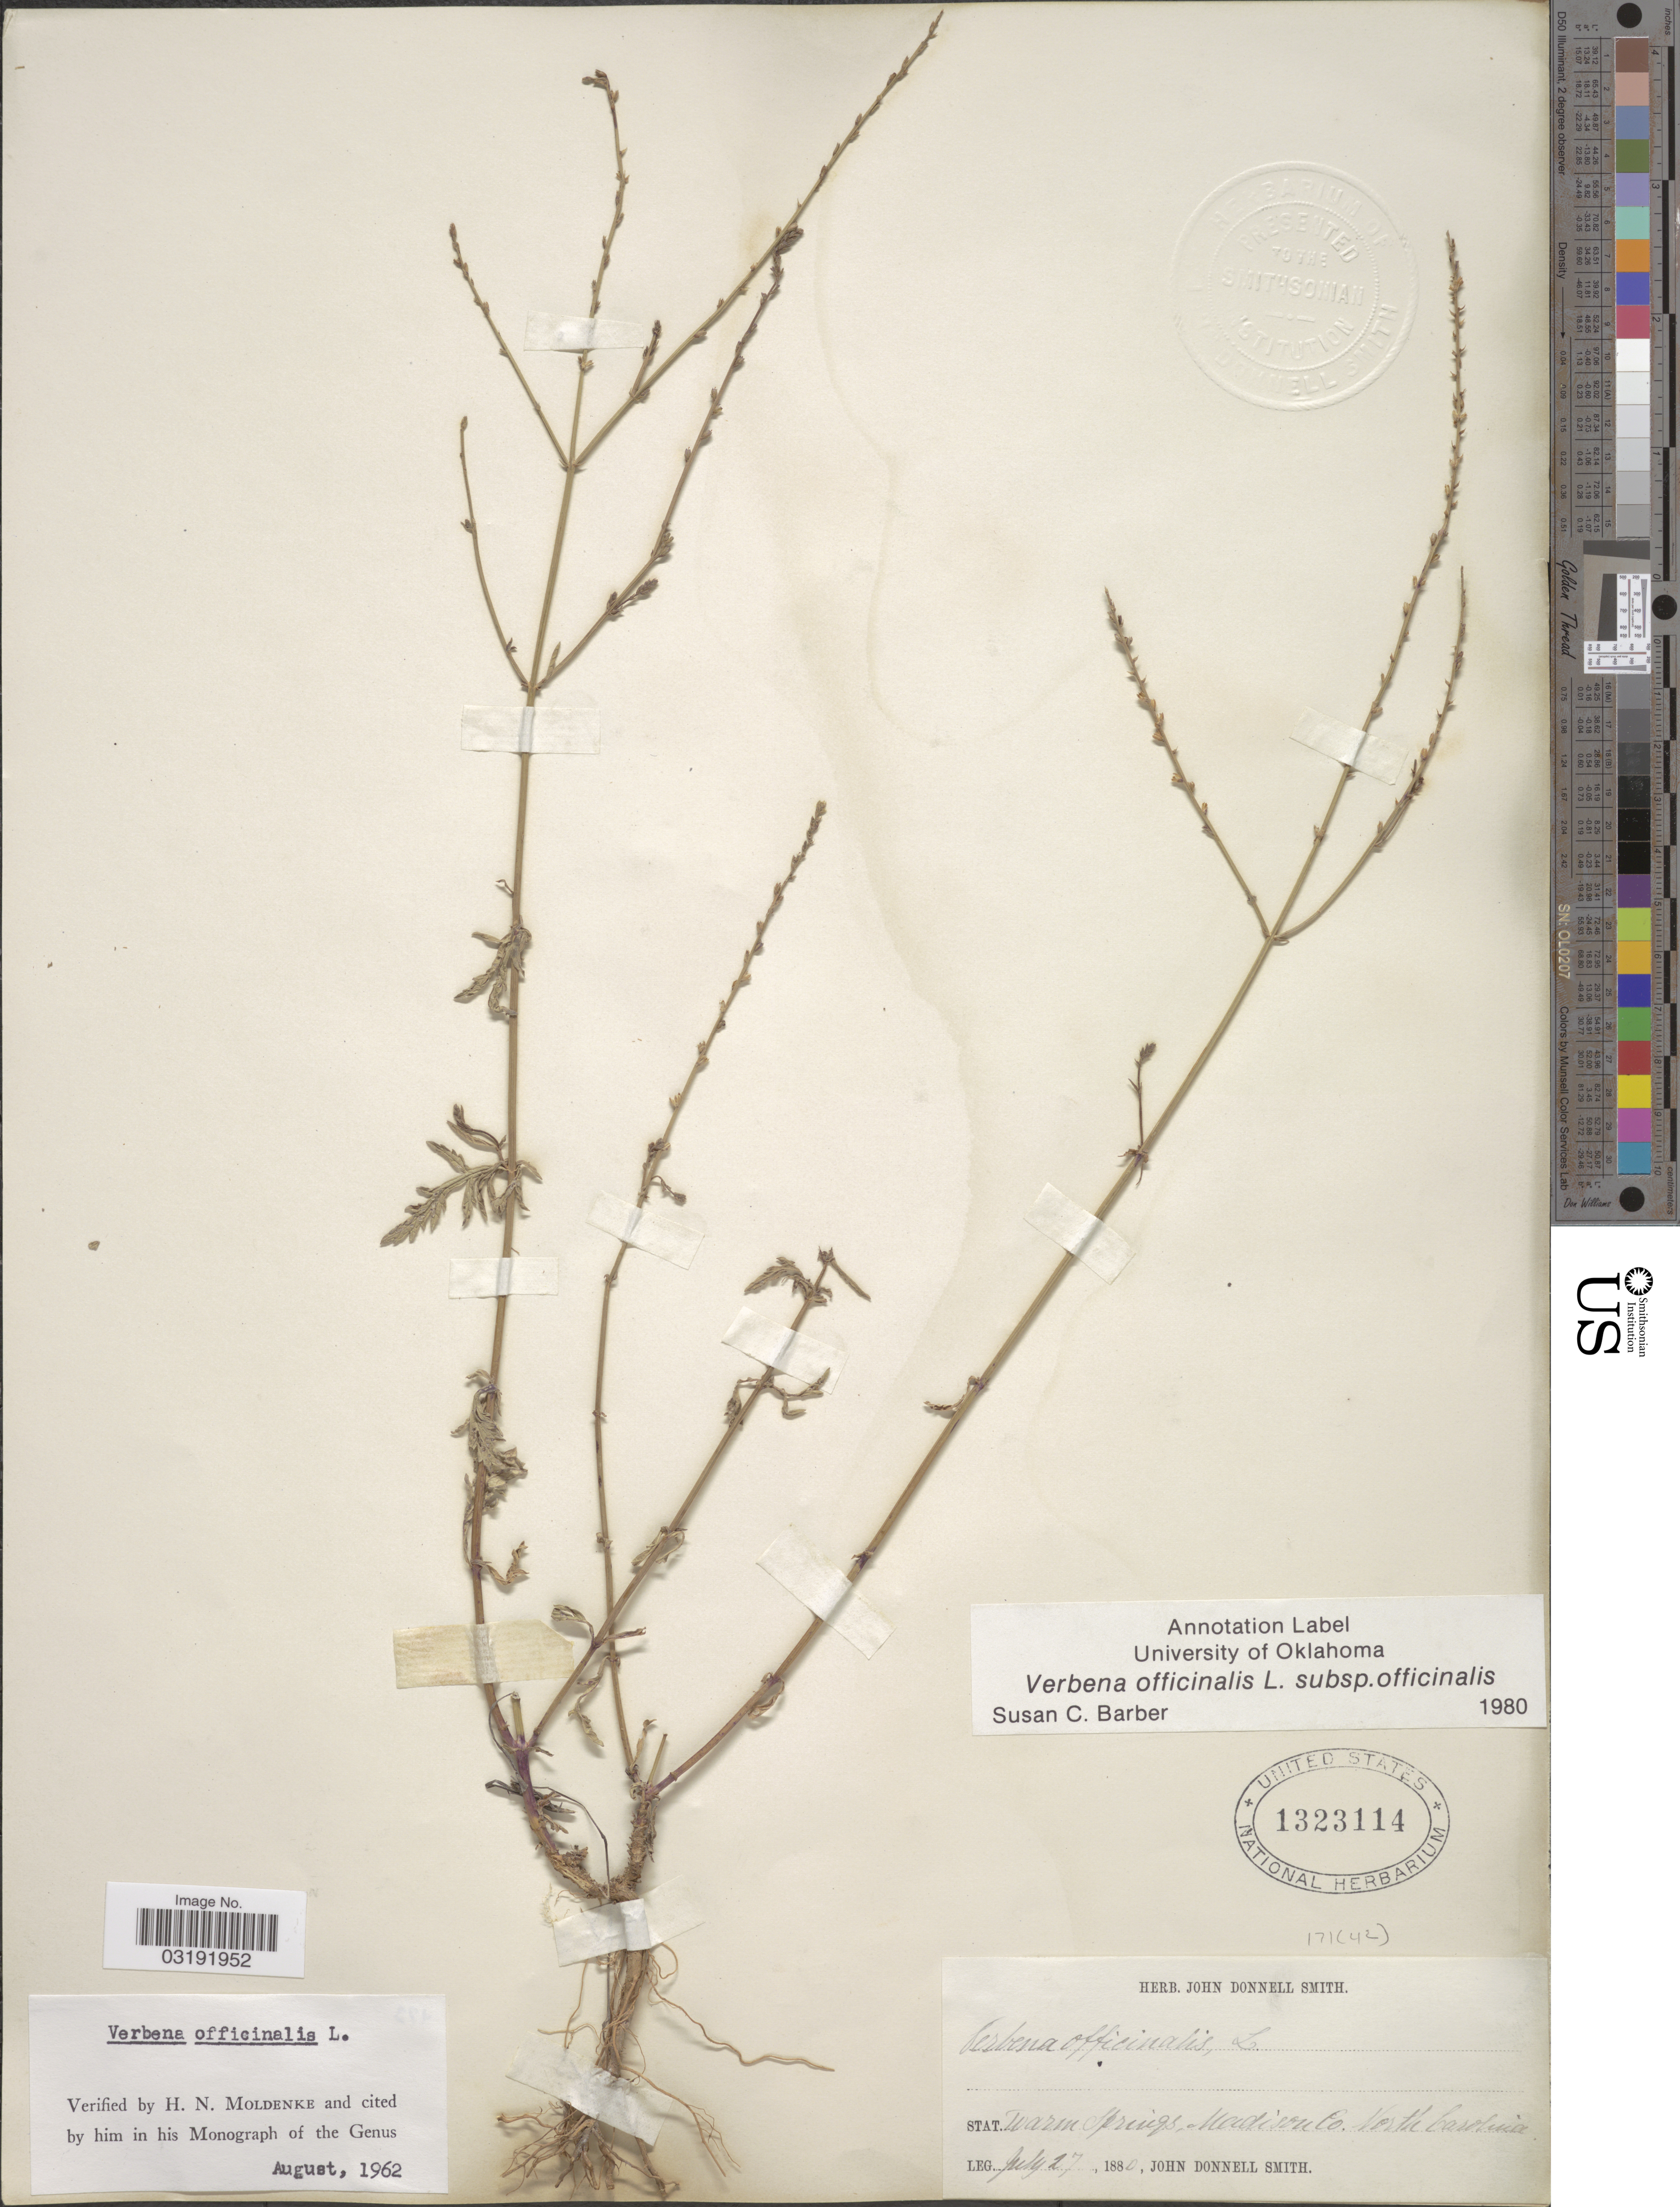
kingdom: Plantae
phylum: Tracheophyta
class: Magnoliopsida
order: Lamiales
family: Verbenaceae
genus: Verbena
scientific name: Verbena officinalis subsp. officinalis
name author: L.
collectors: J. Donnell Smith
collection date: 1880-07-27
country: United States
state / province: North Carolina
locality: Stat. Warm Springs, Madison Co.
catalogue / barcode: US 1323114